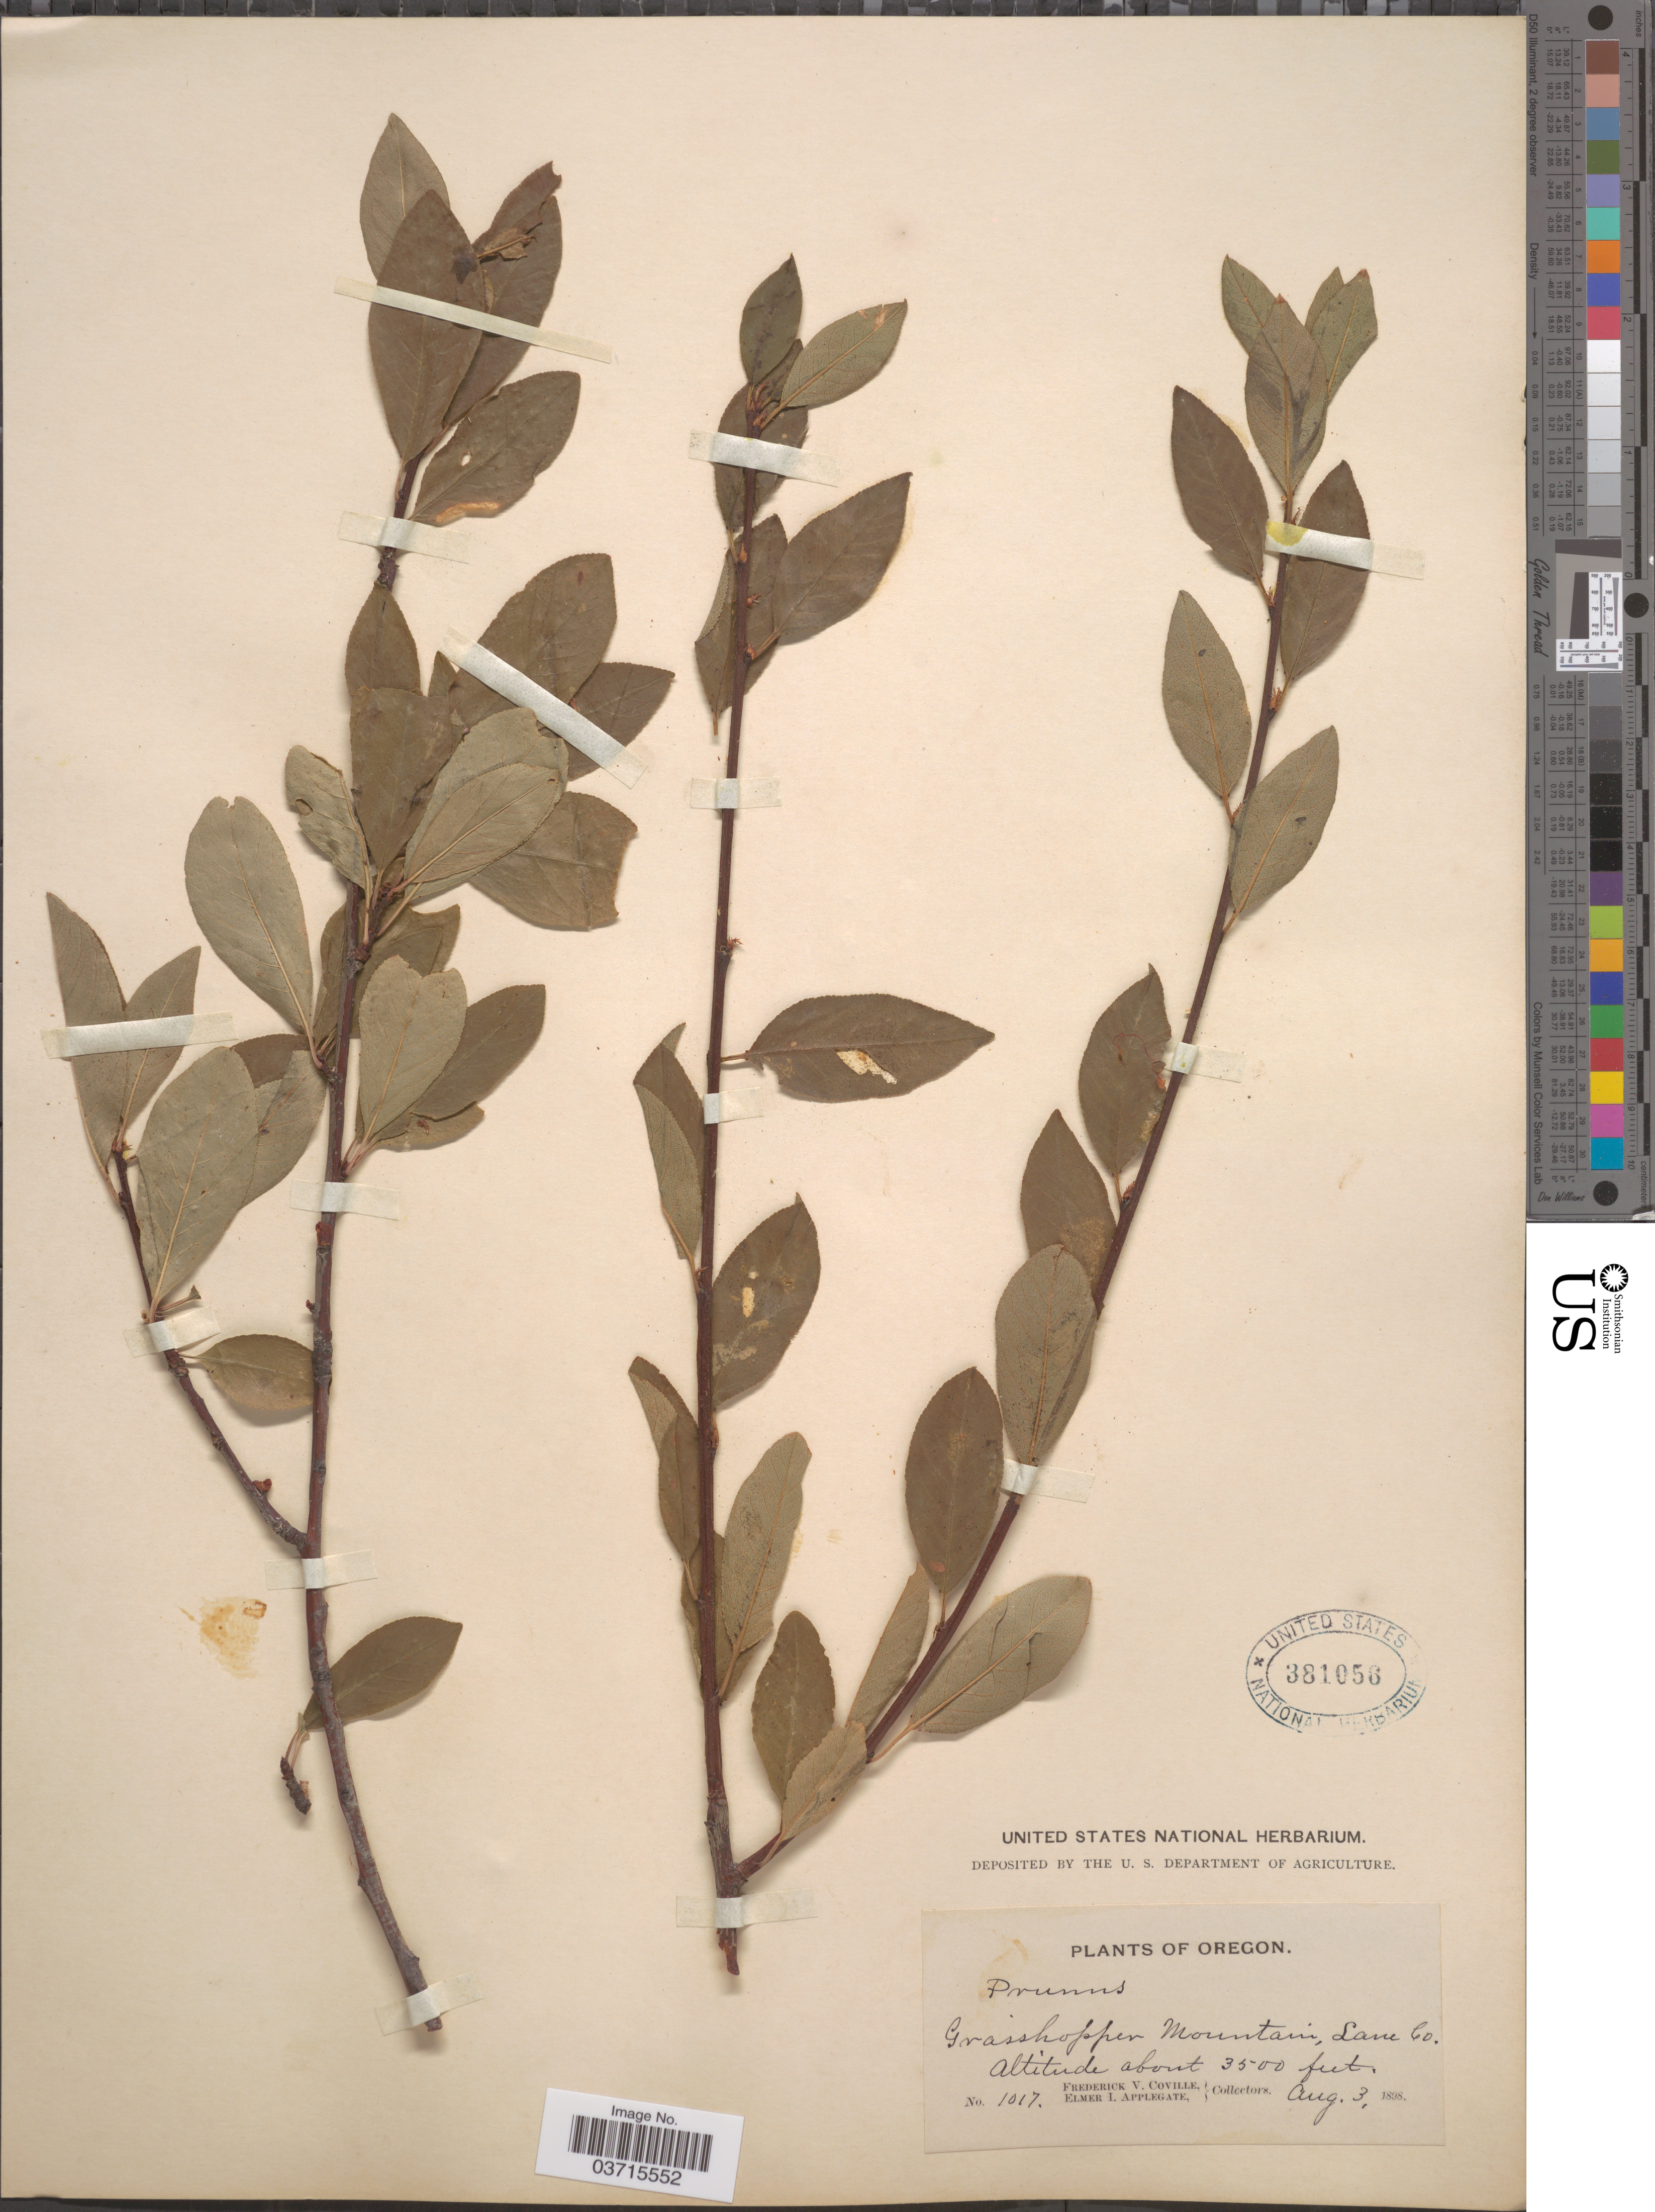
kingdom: Plantae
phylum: Tracheophyta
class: Magnoliopsida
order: Rosales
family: Rosaceae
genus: Prunus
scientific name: Prunus emarginata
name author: (Douglas ex Hook.) Eaton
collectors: F. V. Coville & E. I. Applegate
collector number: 1017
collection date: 1898-08-03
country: United States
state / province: Oregon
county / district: Lane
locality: Grasshopper Mountain, Lane Co.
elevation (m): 1067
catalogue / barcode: US 381056